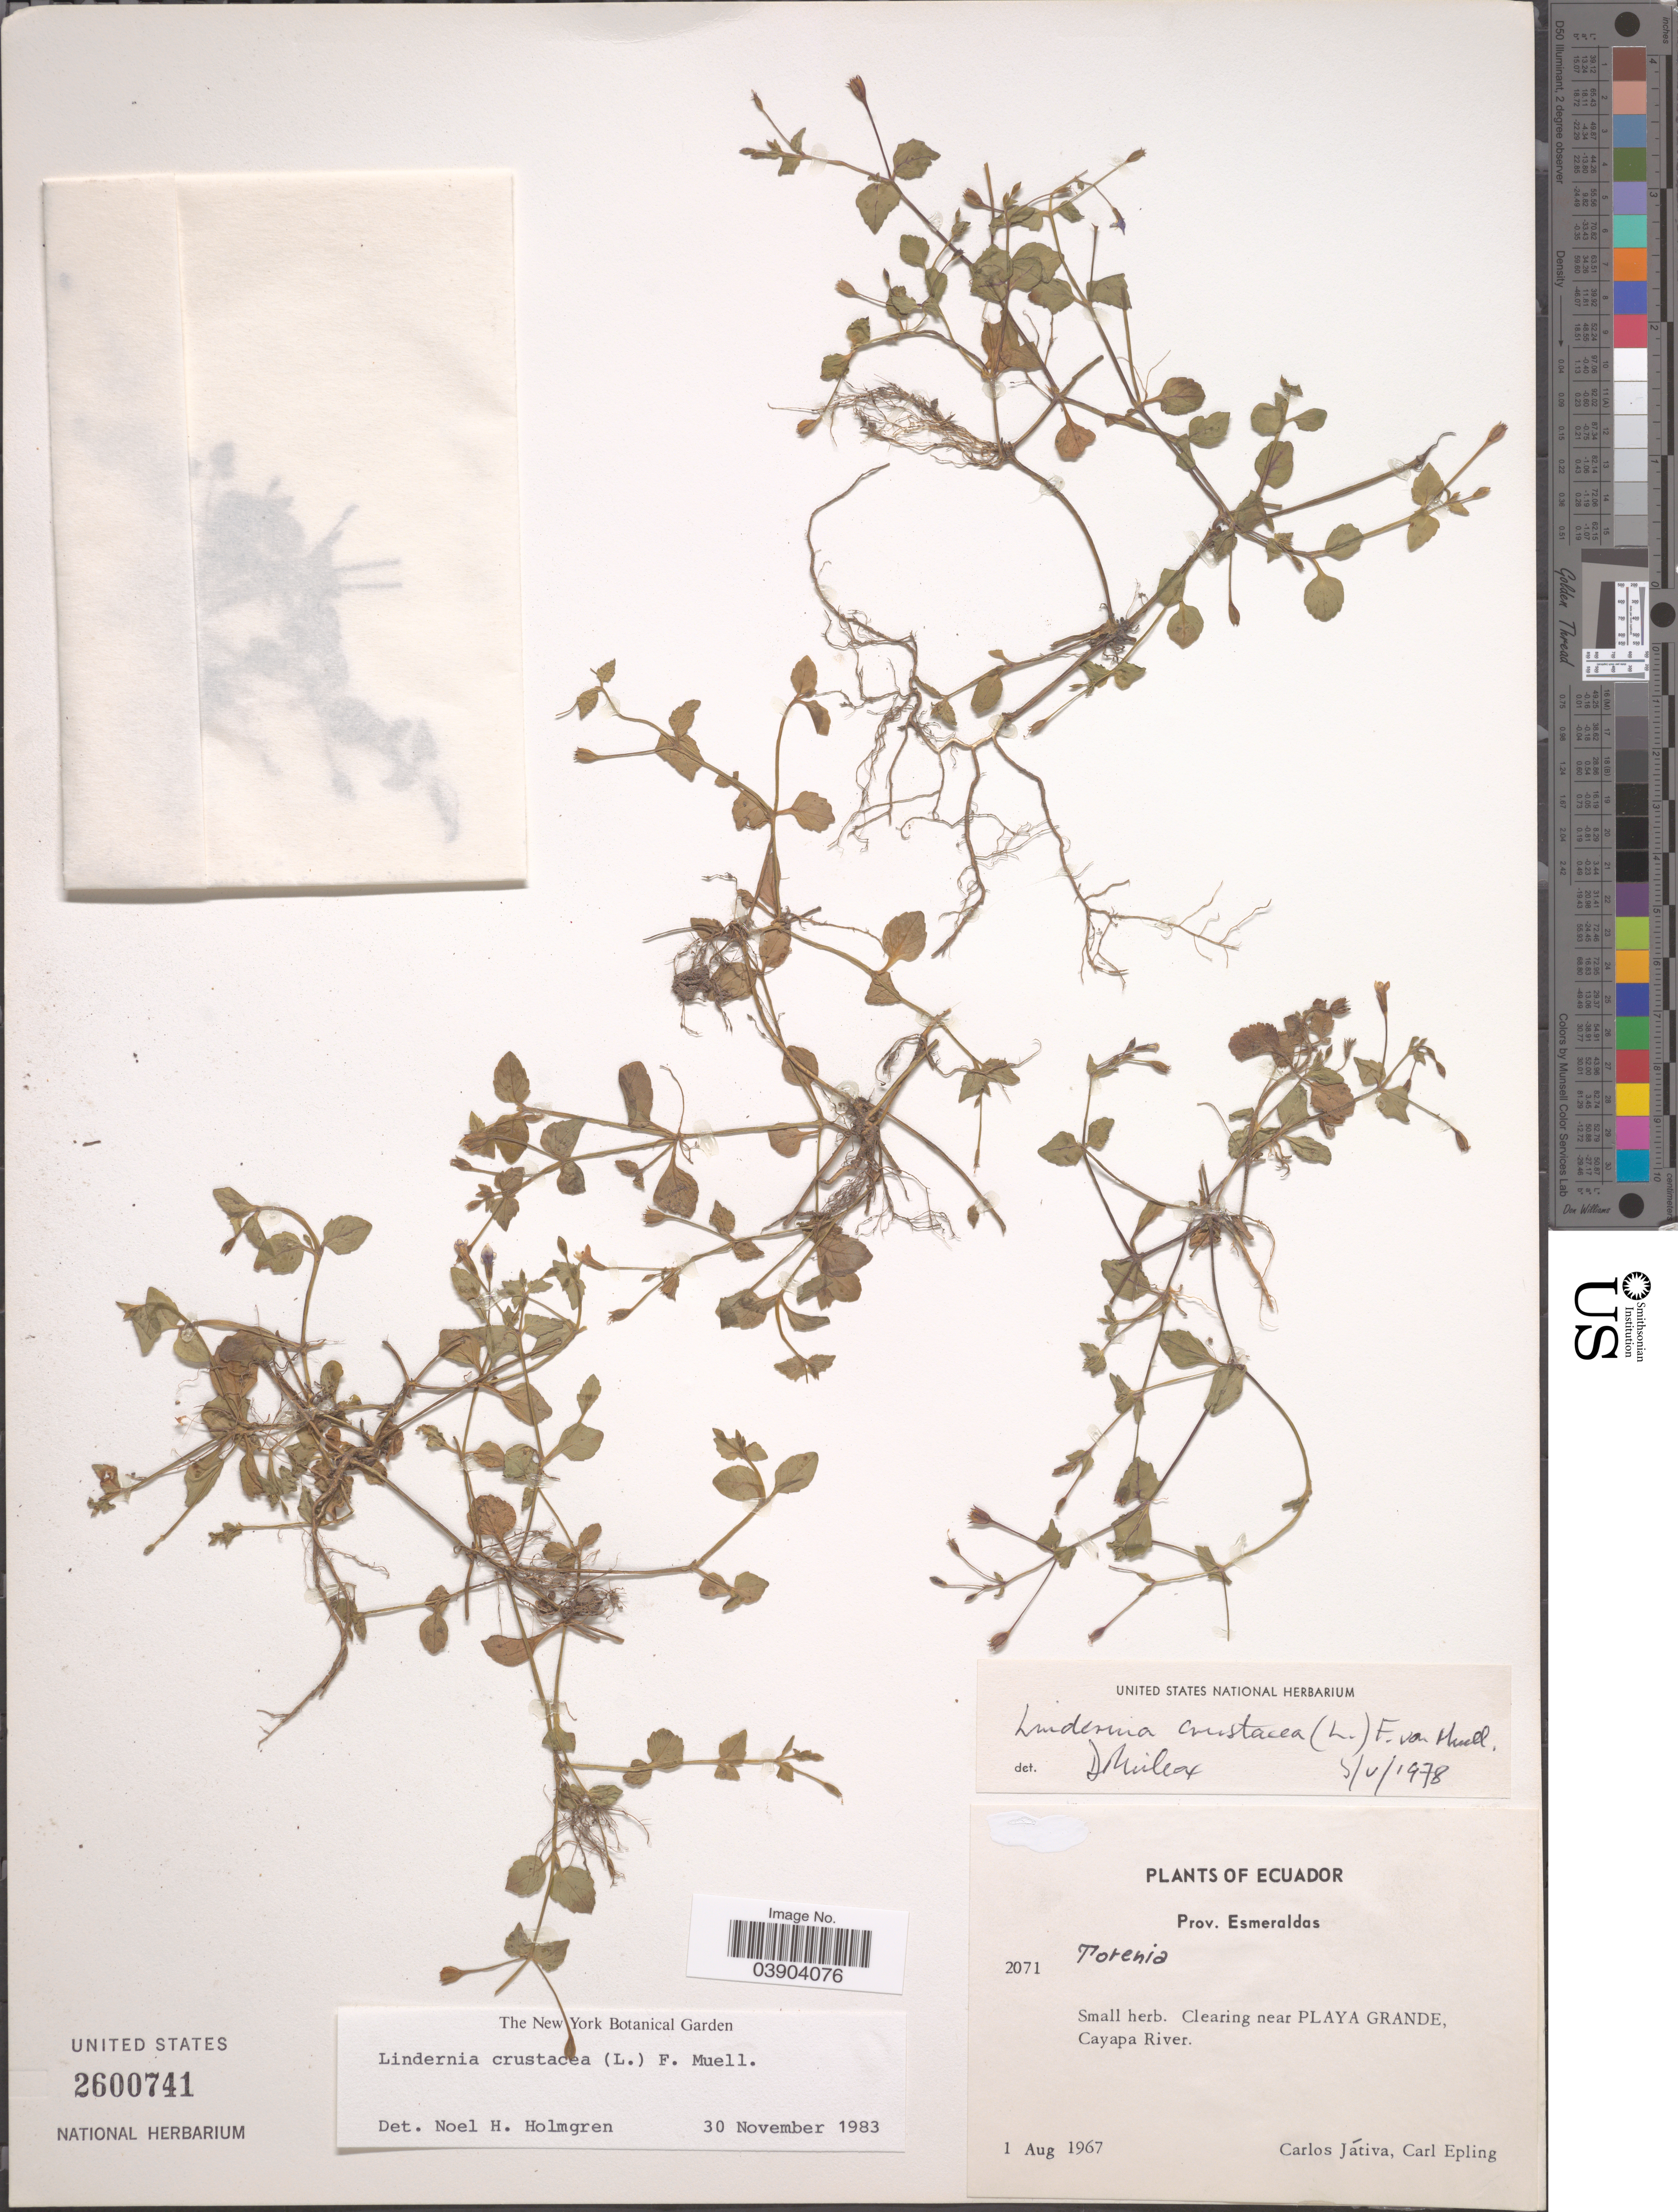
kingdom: Plantae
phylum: Tracheophyta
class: Magnoliopsida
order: Lamiales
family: Linderniaceae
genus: Lindernia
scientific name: Lindernia crustacea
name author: (L.) F. Muell.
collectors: C. D. Játiva & C. C. Epling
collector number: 2071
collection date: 1967-08-01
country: Ecuador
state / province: Esmeraldas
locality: Near Playa Grande, Cayapa River.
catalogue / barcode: US 2600741